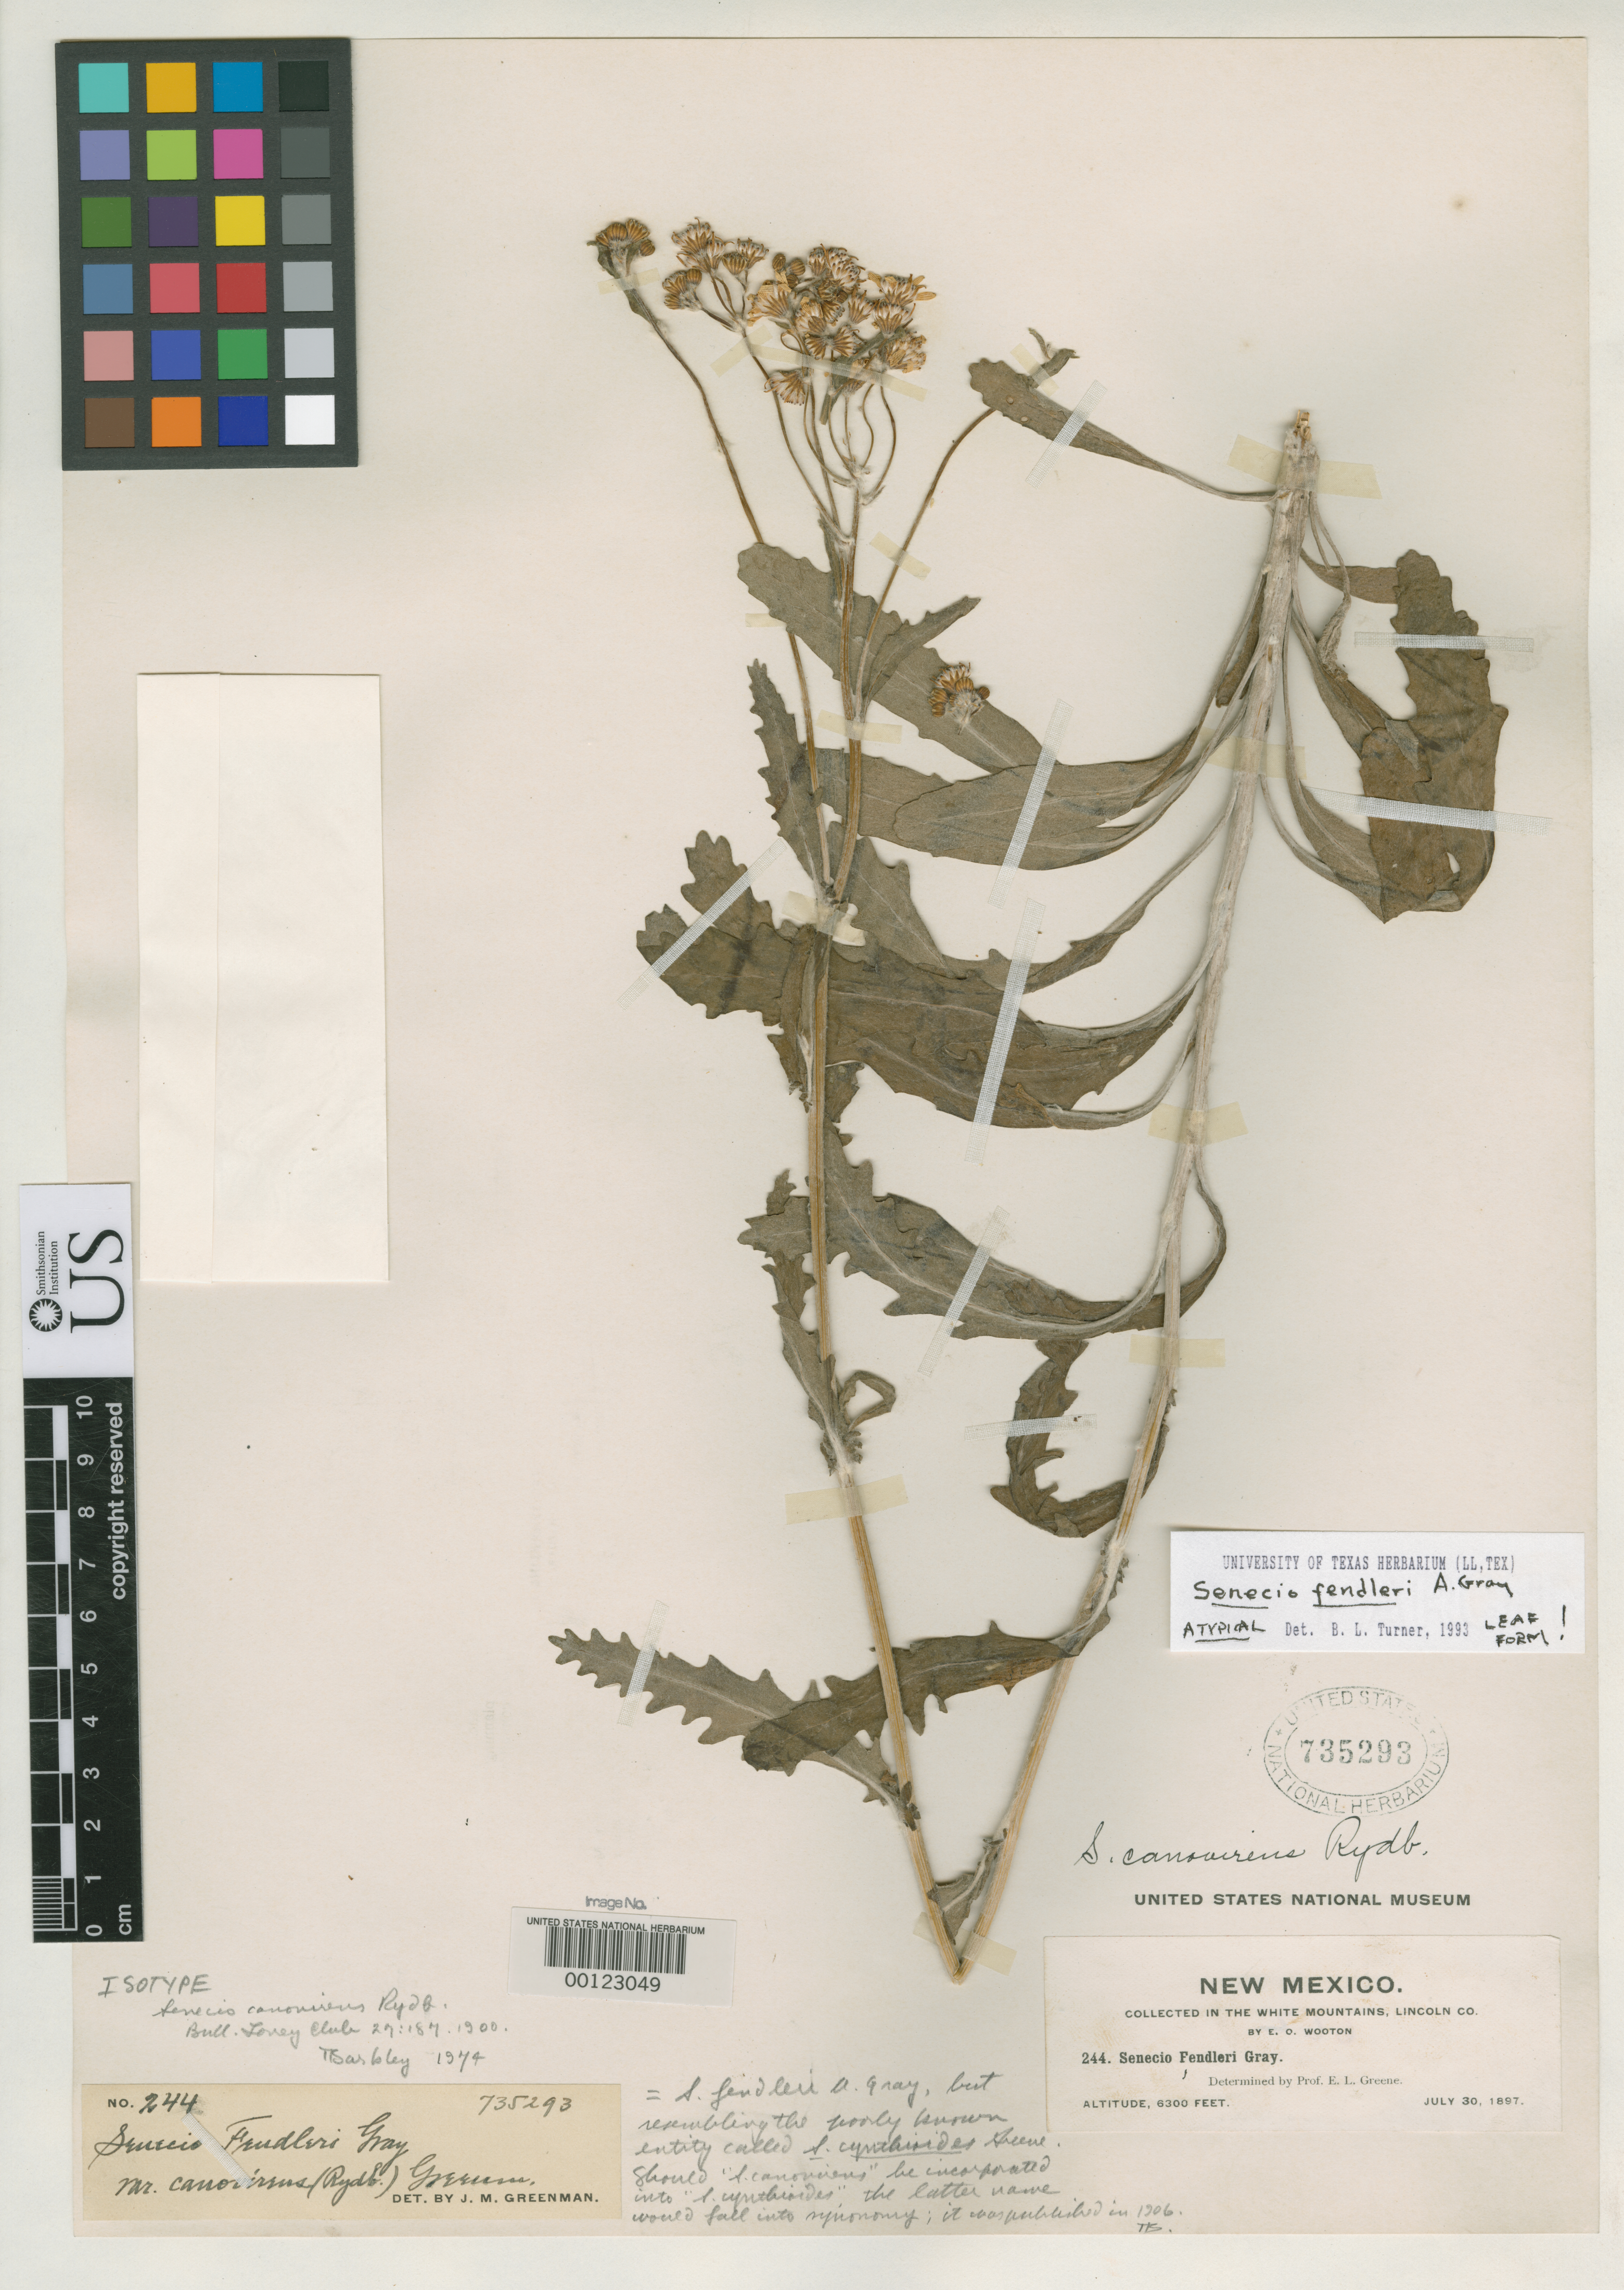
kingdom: Plantae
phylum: Tracheophyta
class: Magnoliopsida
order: Asterales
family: Asteraceae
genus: Senecio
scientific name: Senecio canovirens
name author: Rydb.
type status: Isotype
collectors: E. O. Wooton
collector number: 244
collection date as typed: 30 Jul 1897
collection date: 1897-07-30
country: United States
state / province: New Mexico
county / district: Lincoln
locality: White Mountains.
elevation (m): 1920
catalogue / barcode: US 735293